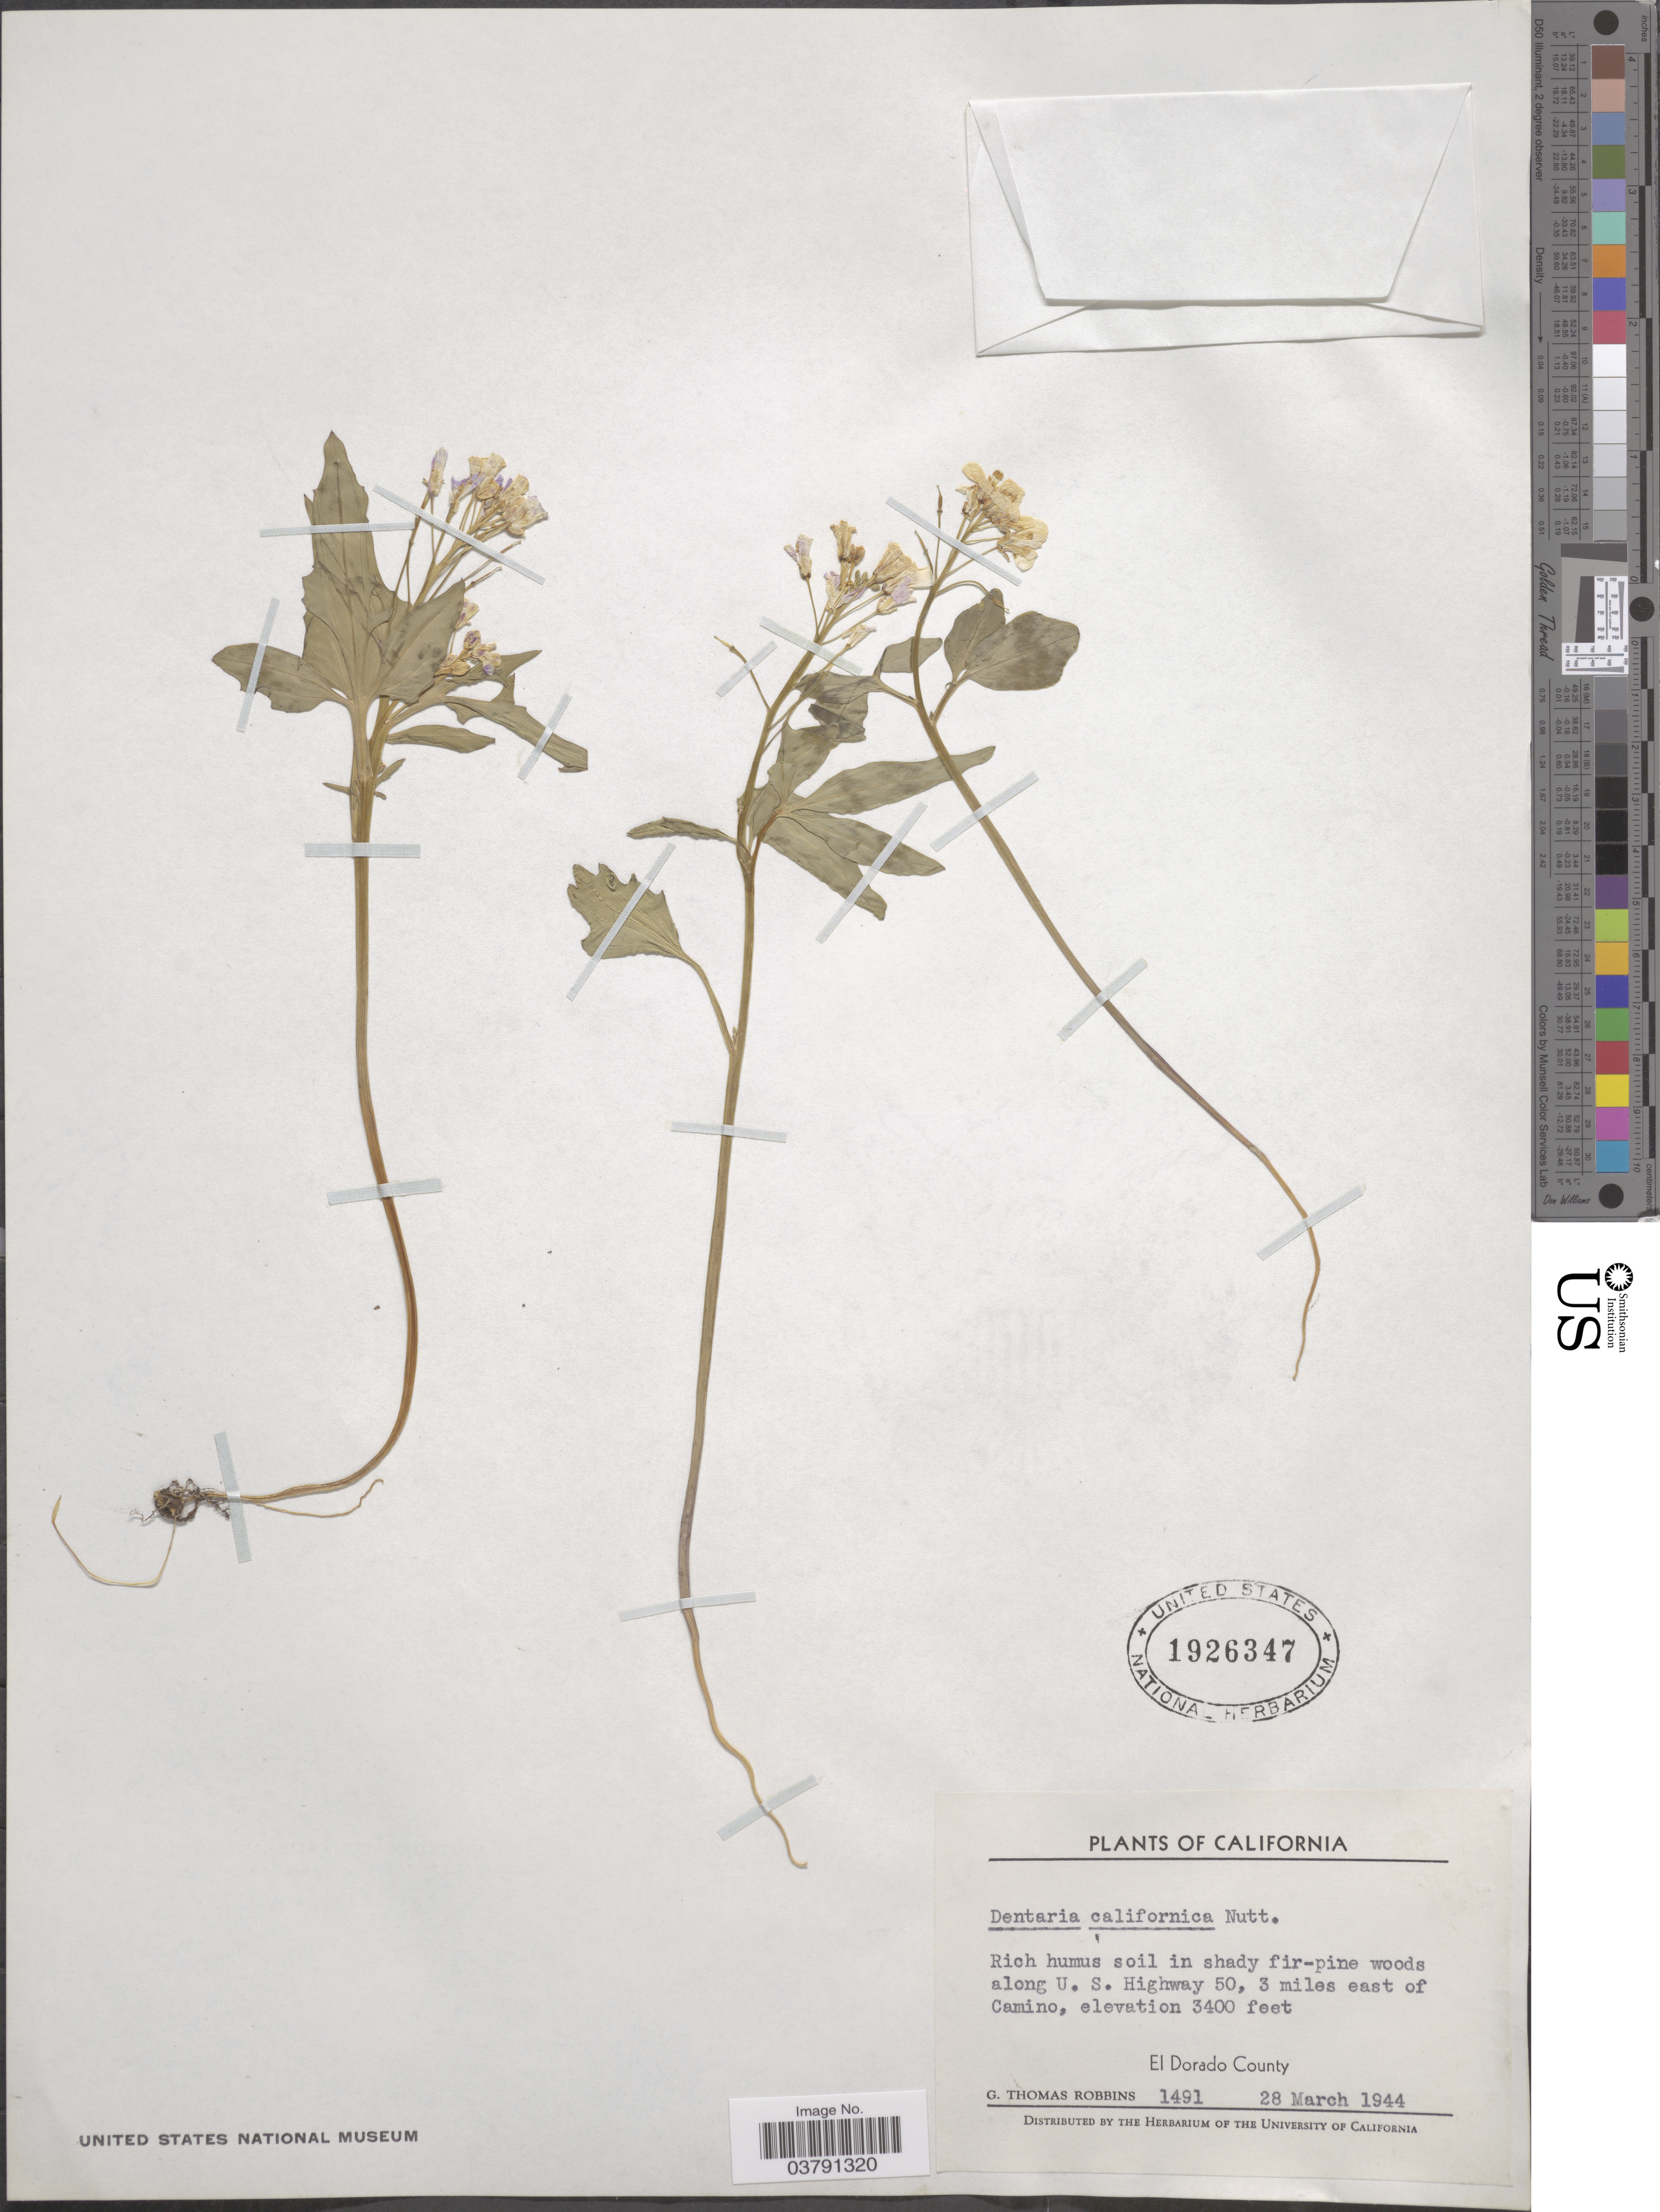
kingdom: Plantae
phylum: Tracheophyta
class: Magnoliopsida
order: Brassicales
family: Brassicaceae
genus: Dentaria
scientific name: Dentaria californica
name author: Nutt.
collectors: G. T. Robbins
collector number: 1491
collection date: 1944-04-28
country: United States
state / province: California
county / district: El Dorado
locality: In shady fir-pine woods along U.S. Highway 50, 3 miles east of Camino. El Dorado County.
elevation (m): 1036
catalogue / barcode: US 1926347